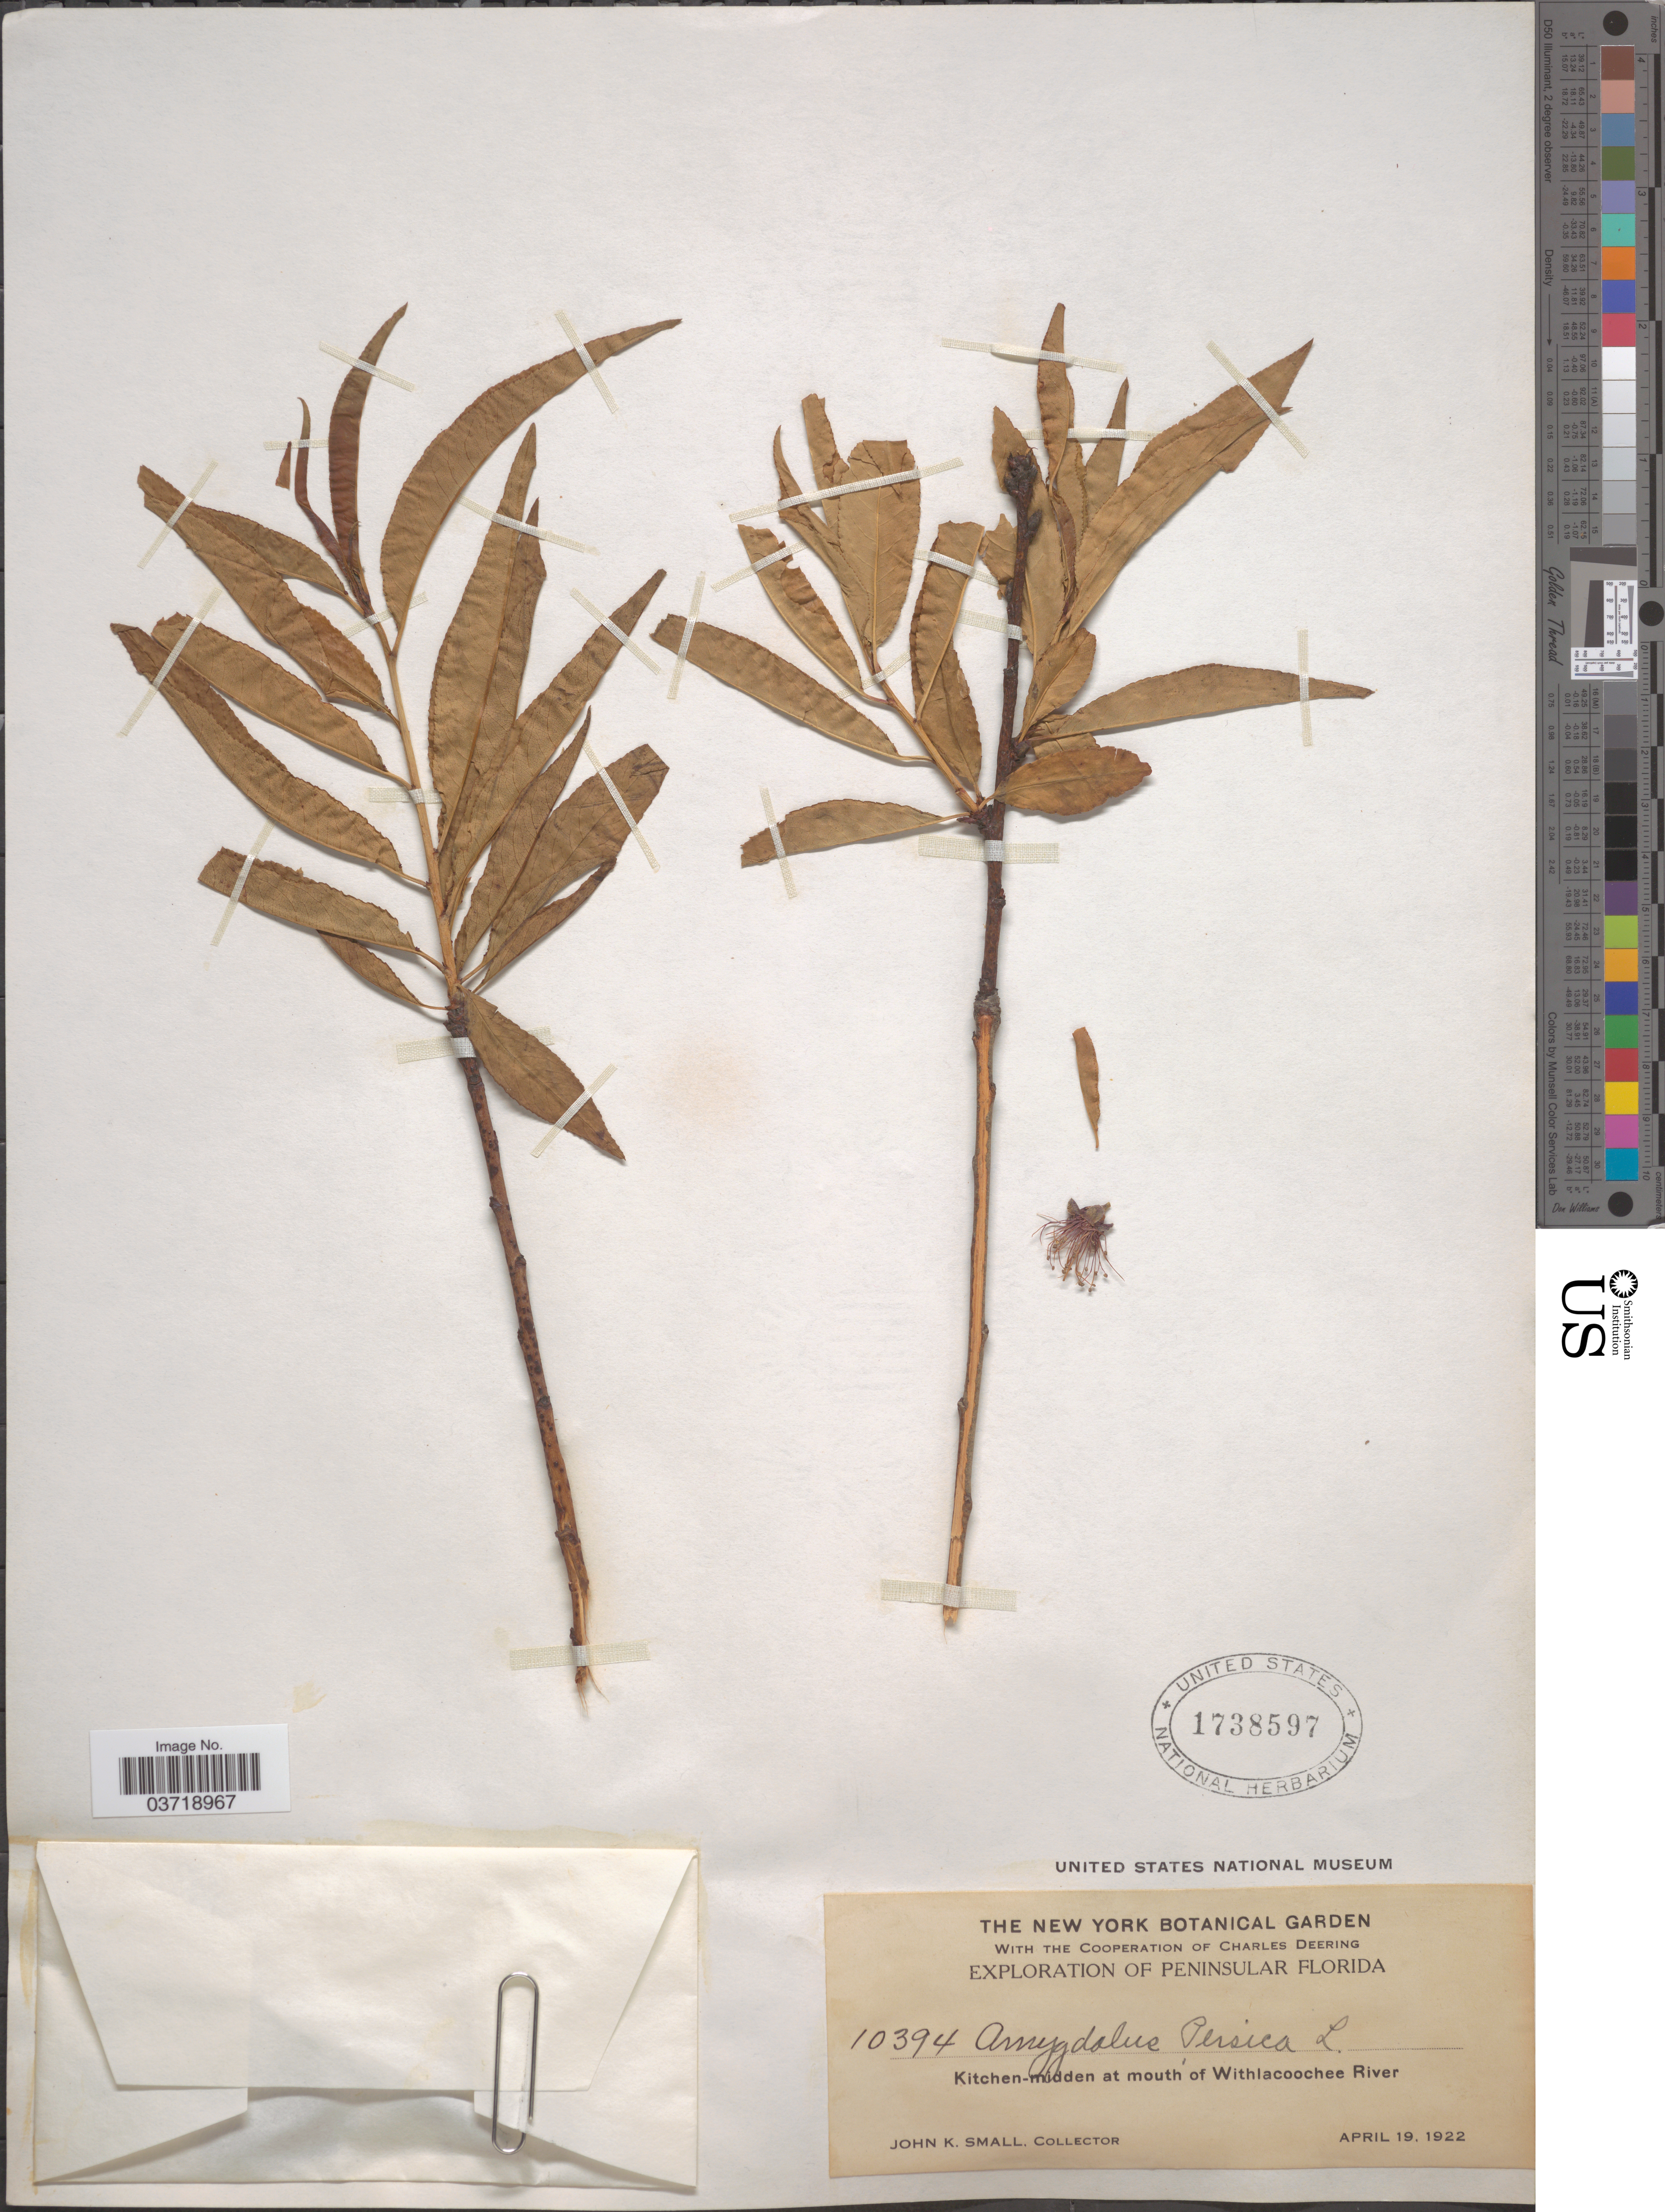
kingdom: Plantae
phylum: Tracheophyta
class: Magnoliopsida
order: Rosales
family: Rosaceae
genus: Prunus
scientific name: Prunus persica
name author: (L.) Batsch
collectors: J. K. Small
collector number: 10394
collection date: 1922-04-19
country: United States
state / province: Florida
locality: Peninsular Florida. Kitchen-midden at mouth of Withlacoochee River.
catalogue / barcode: US 1738597